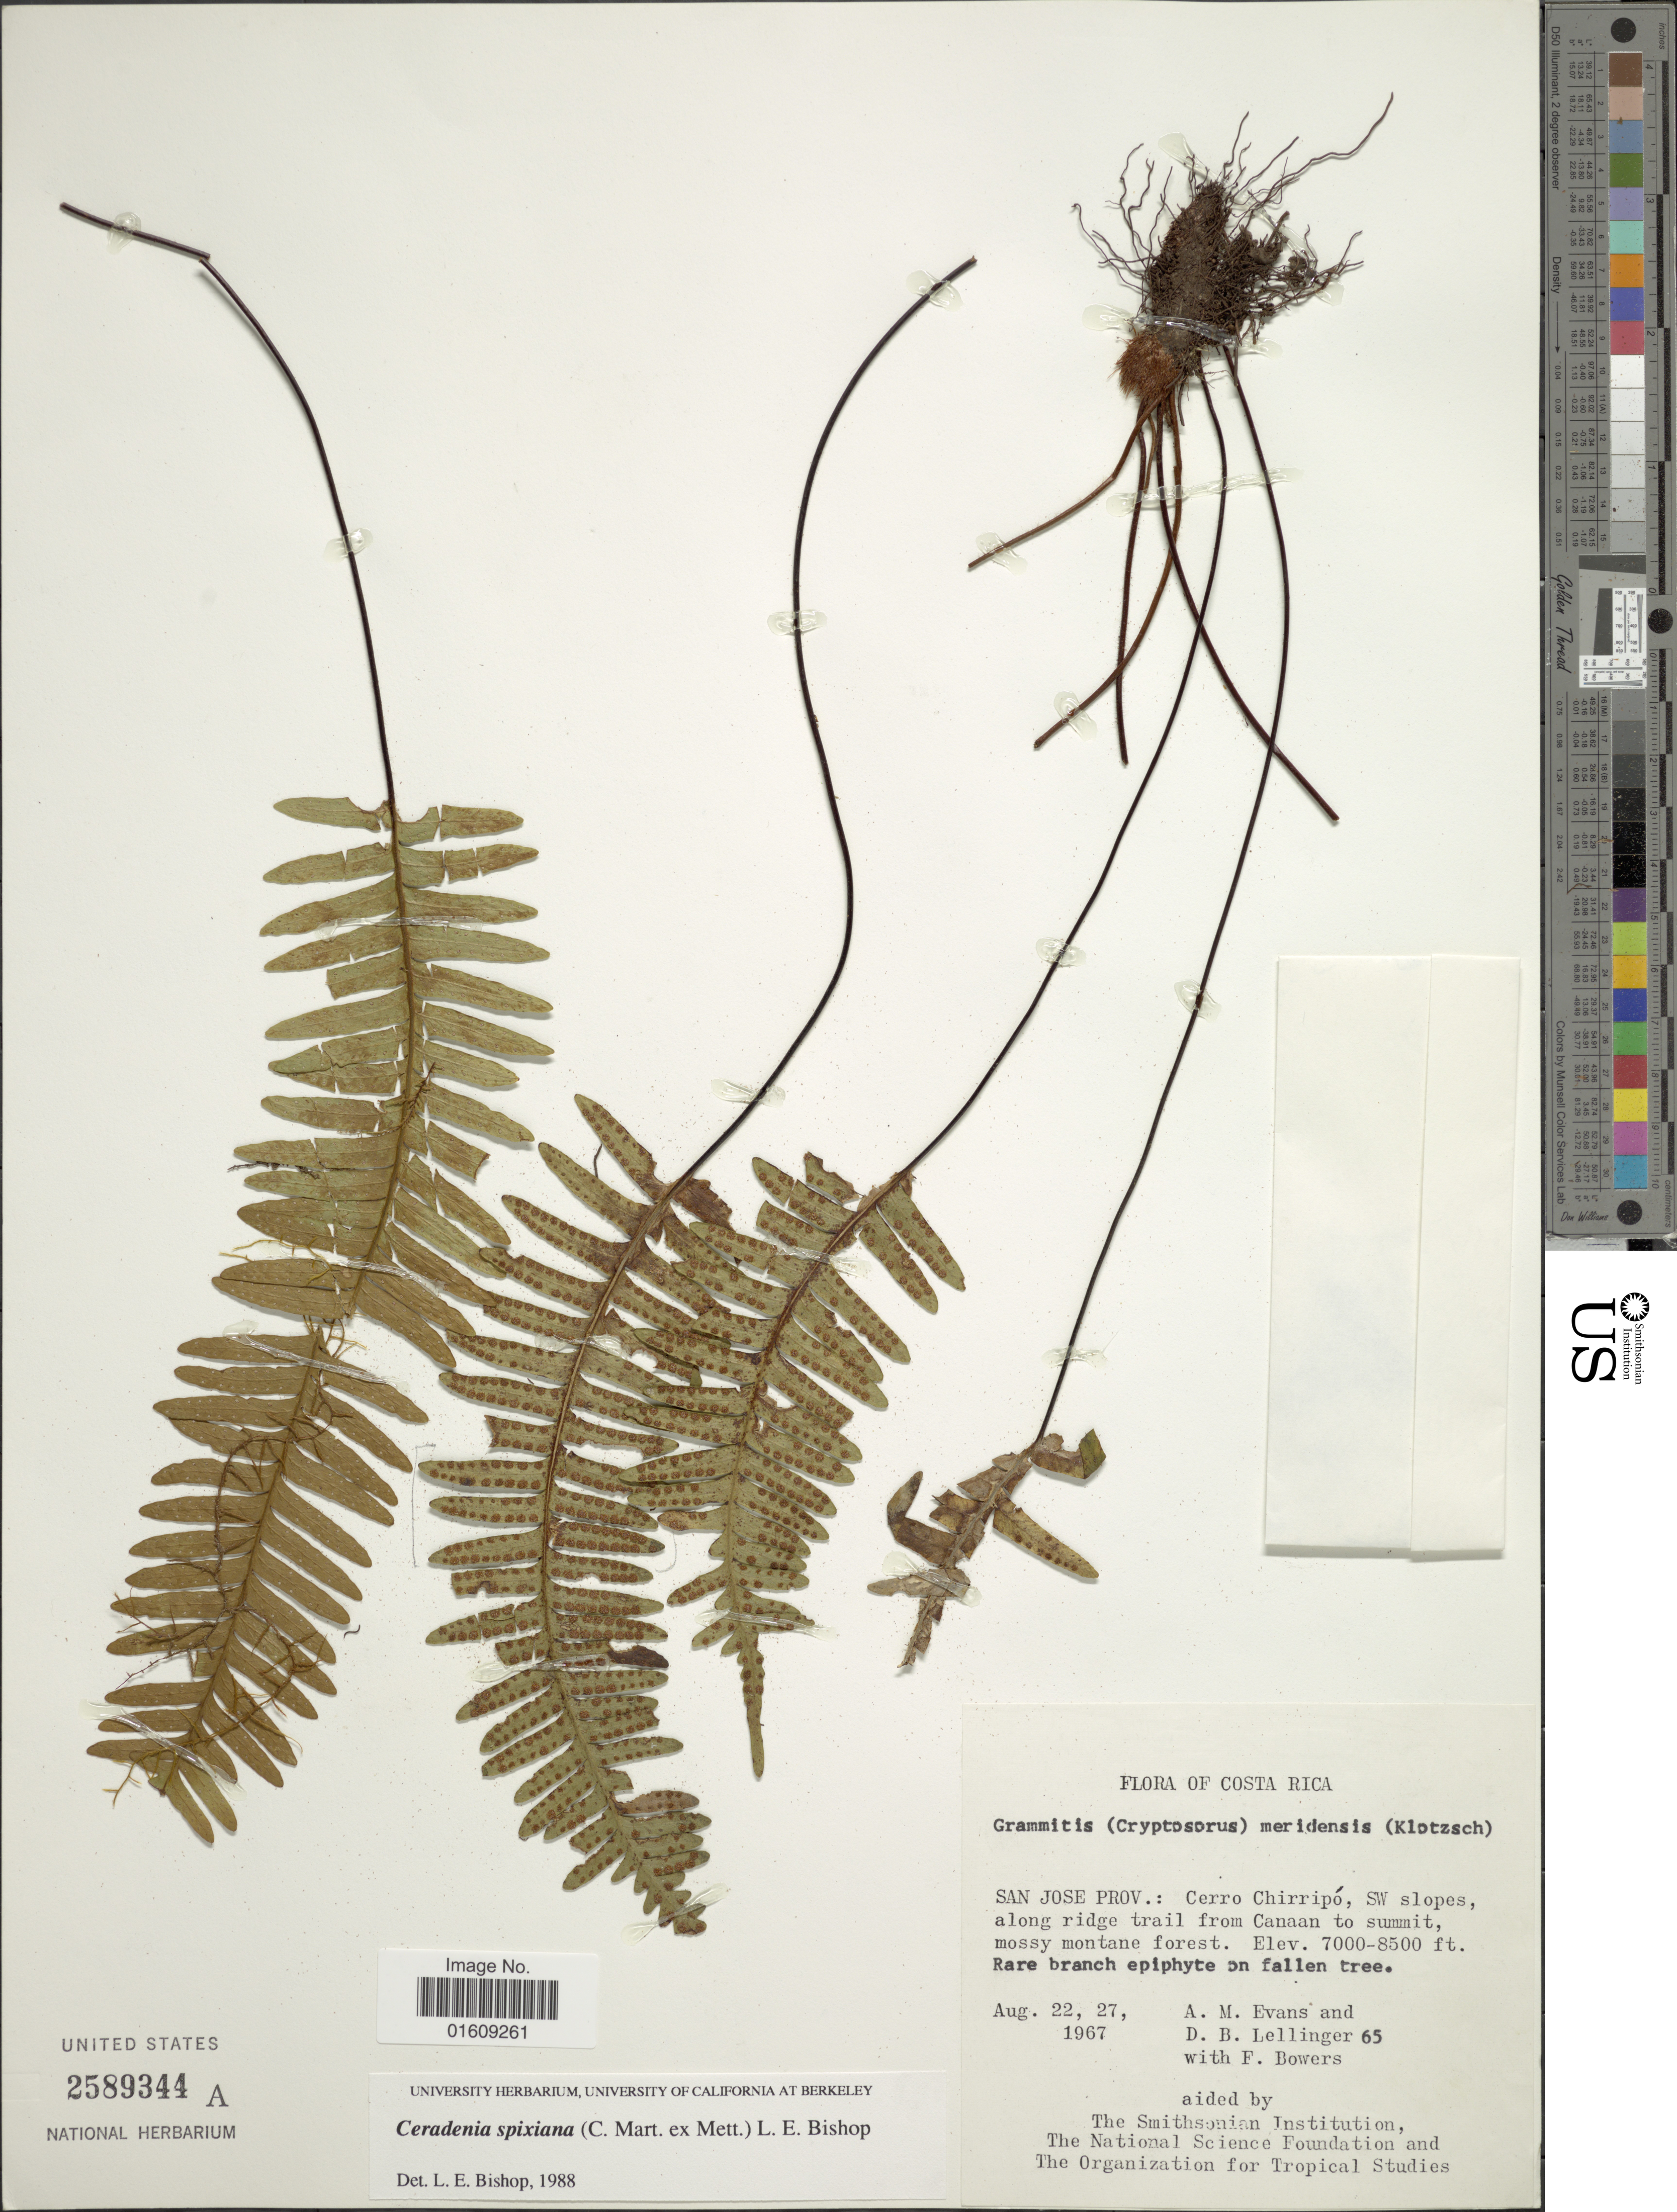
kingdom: Plantae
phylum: Tracheophyta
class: Polypodiopsida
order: Polypodiales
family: Polypodiaceae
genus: Ceradenia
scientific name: Ceradenia spixiana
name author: (Mart. ex Mett.) L.E. Bishop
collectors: A. M. Evans, D. B. Lellinger & F. Bowers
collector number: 65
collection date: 1967-08-22/1967-08-27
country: Costa Rica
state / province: San José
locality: Costa Rica, San Jose Prov.: Cerro Chirripó, SW slopes, along ridge trail from Canaan to summit.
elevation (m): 2134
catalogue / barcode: US 2589344A